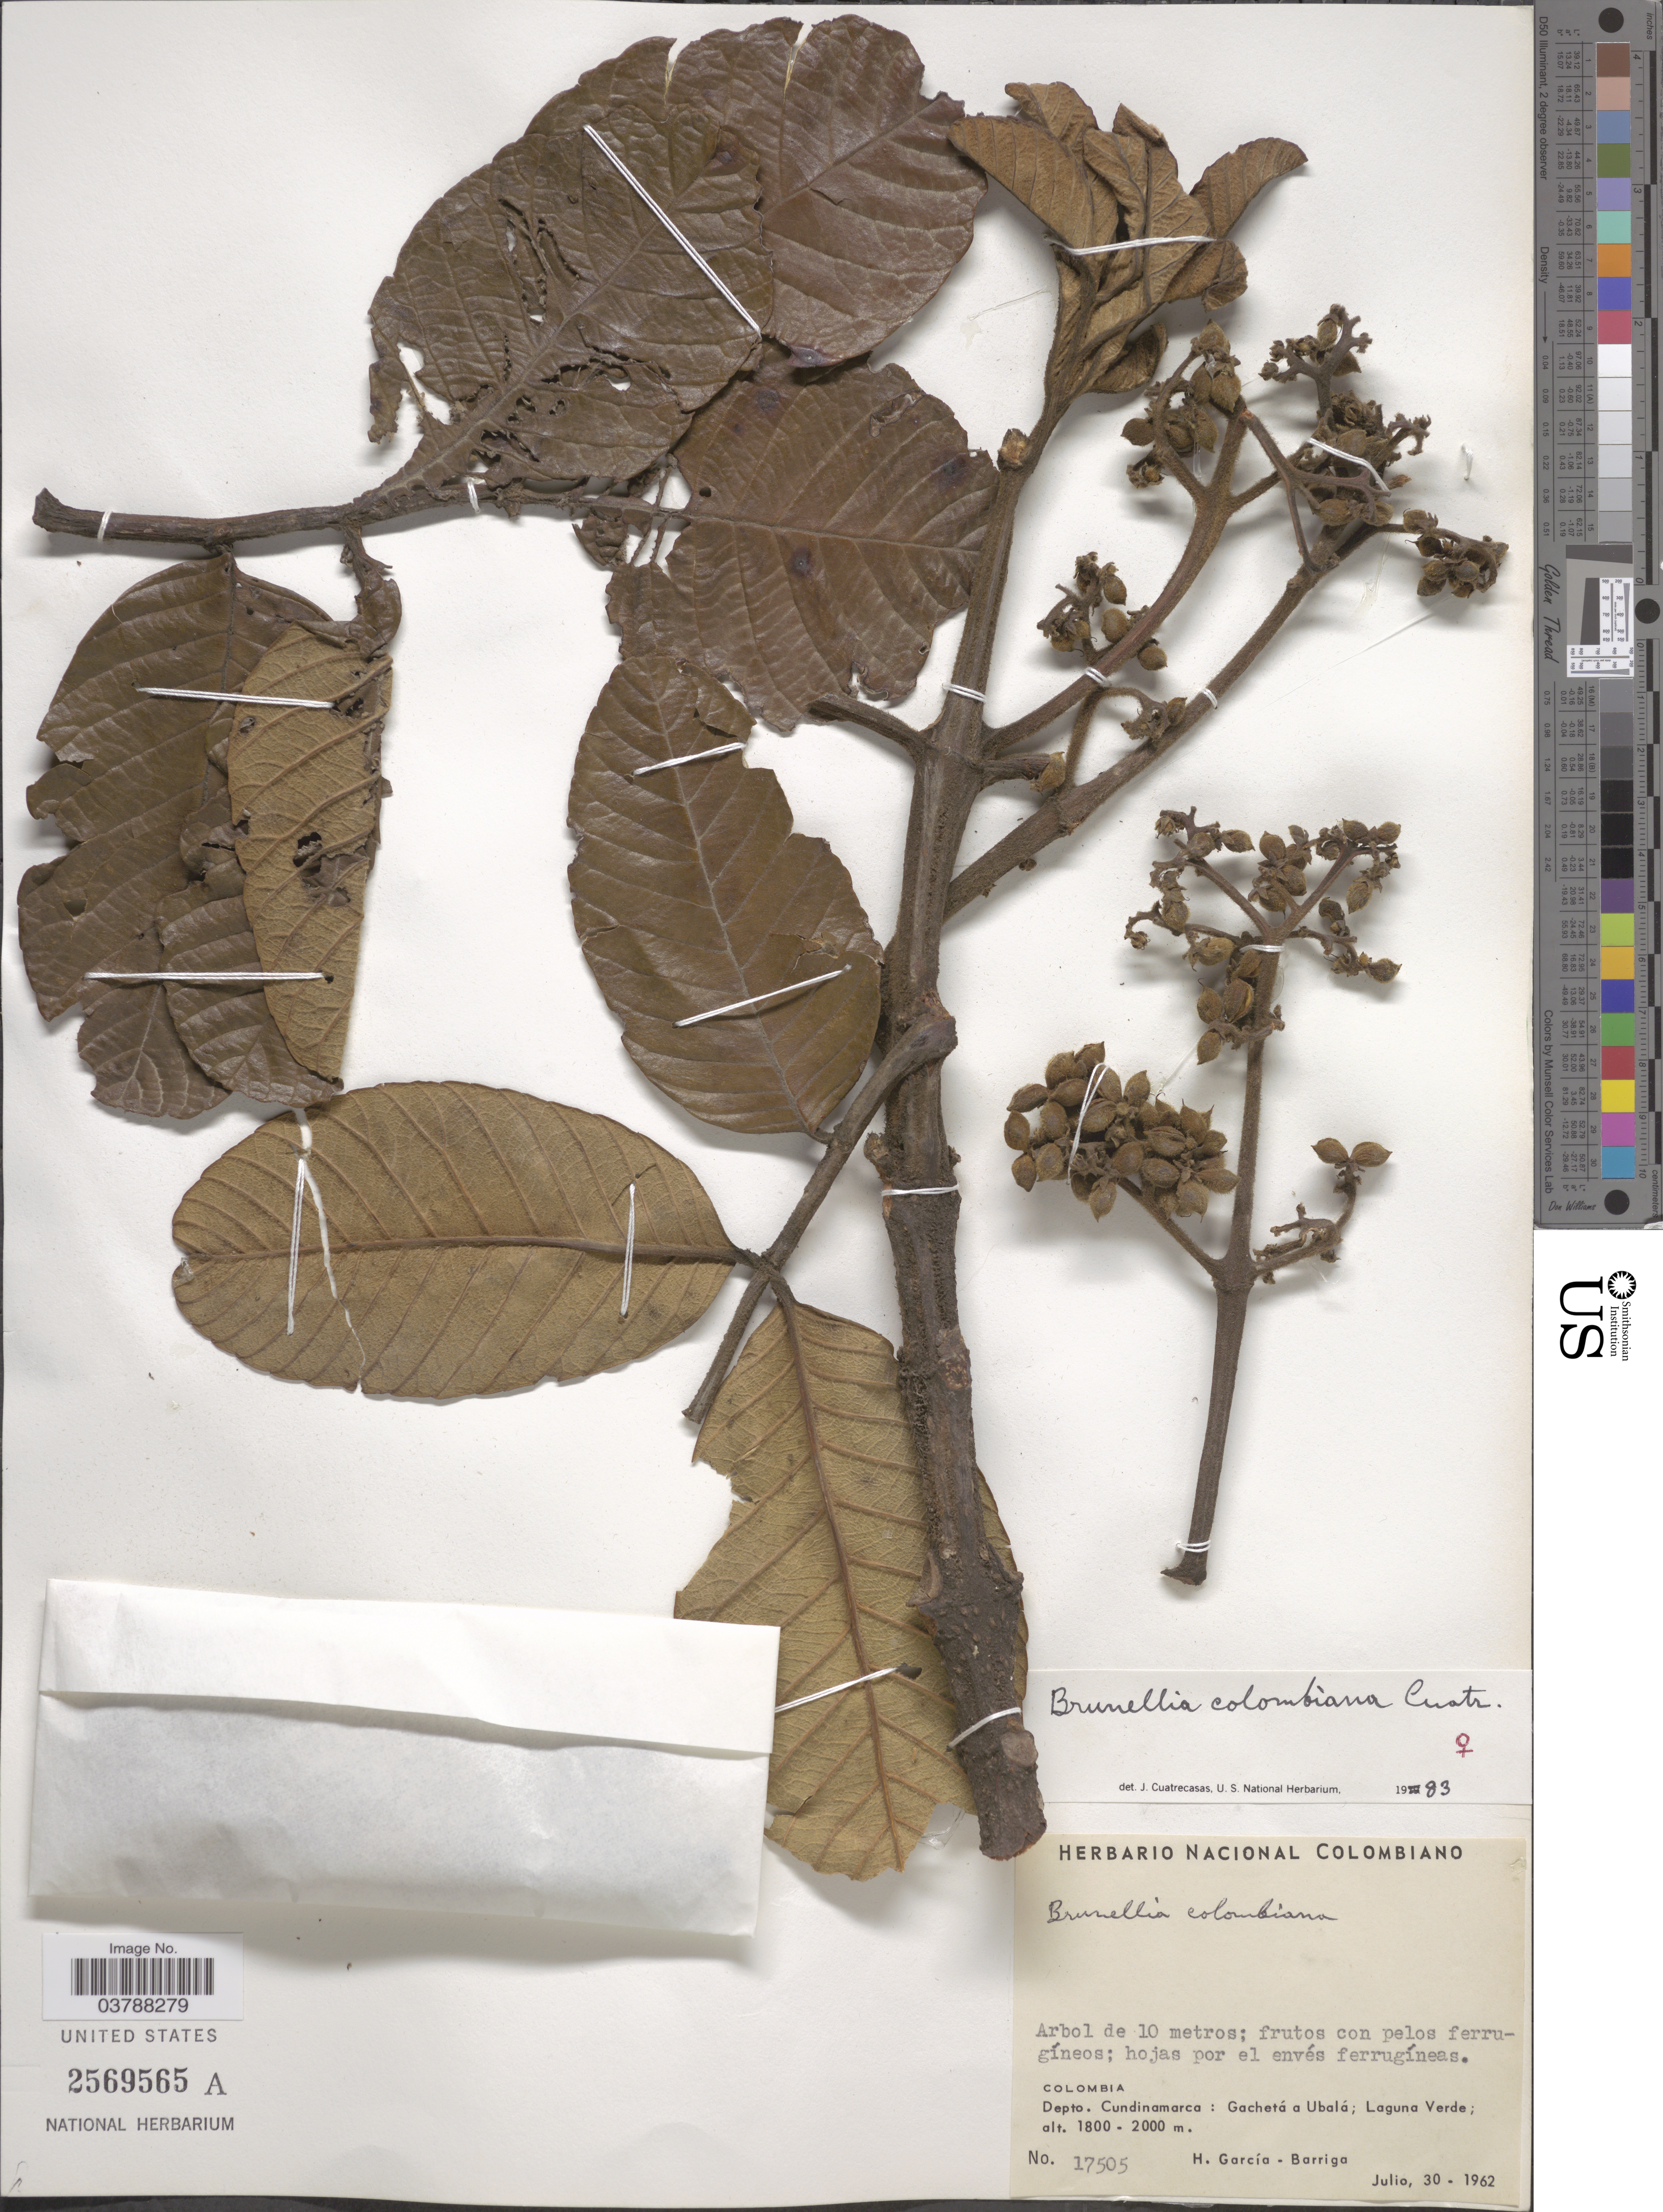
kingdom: Plantae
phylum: Tracheophyta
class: Magnoliopsida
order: Oxalidales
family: Brunelliaceae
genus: Brunellia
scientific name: Brunellia colombiana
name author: Cuatrec.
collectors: H. García Barriga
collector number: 17505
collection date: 1962-07-30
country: Colombia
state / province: Cundinamarca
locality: Depto. Cundinamarca: Gachetá a Ubalá; Laguna Verde.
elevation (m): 1800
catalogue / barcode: US 2569565A